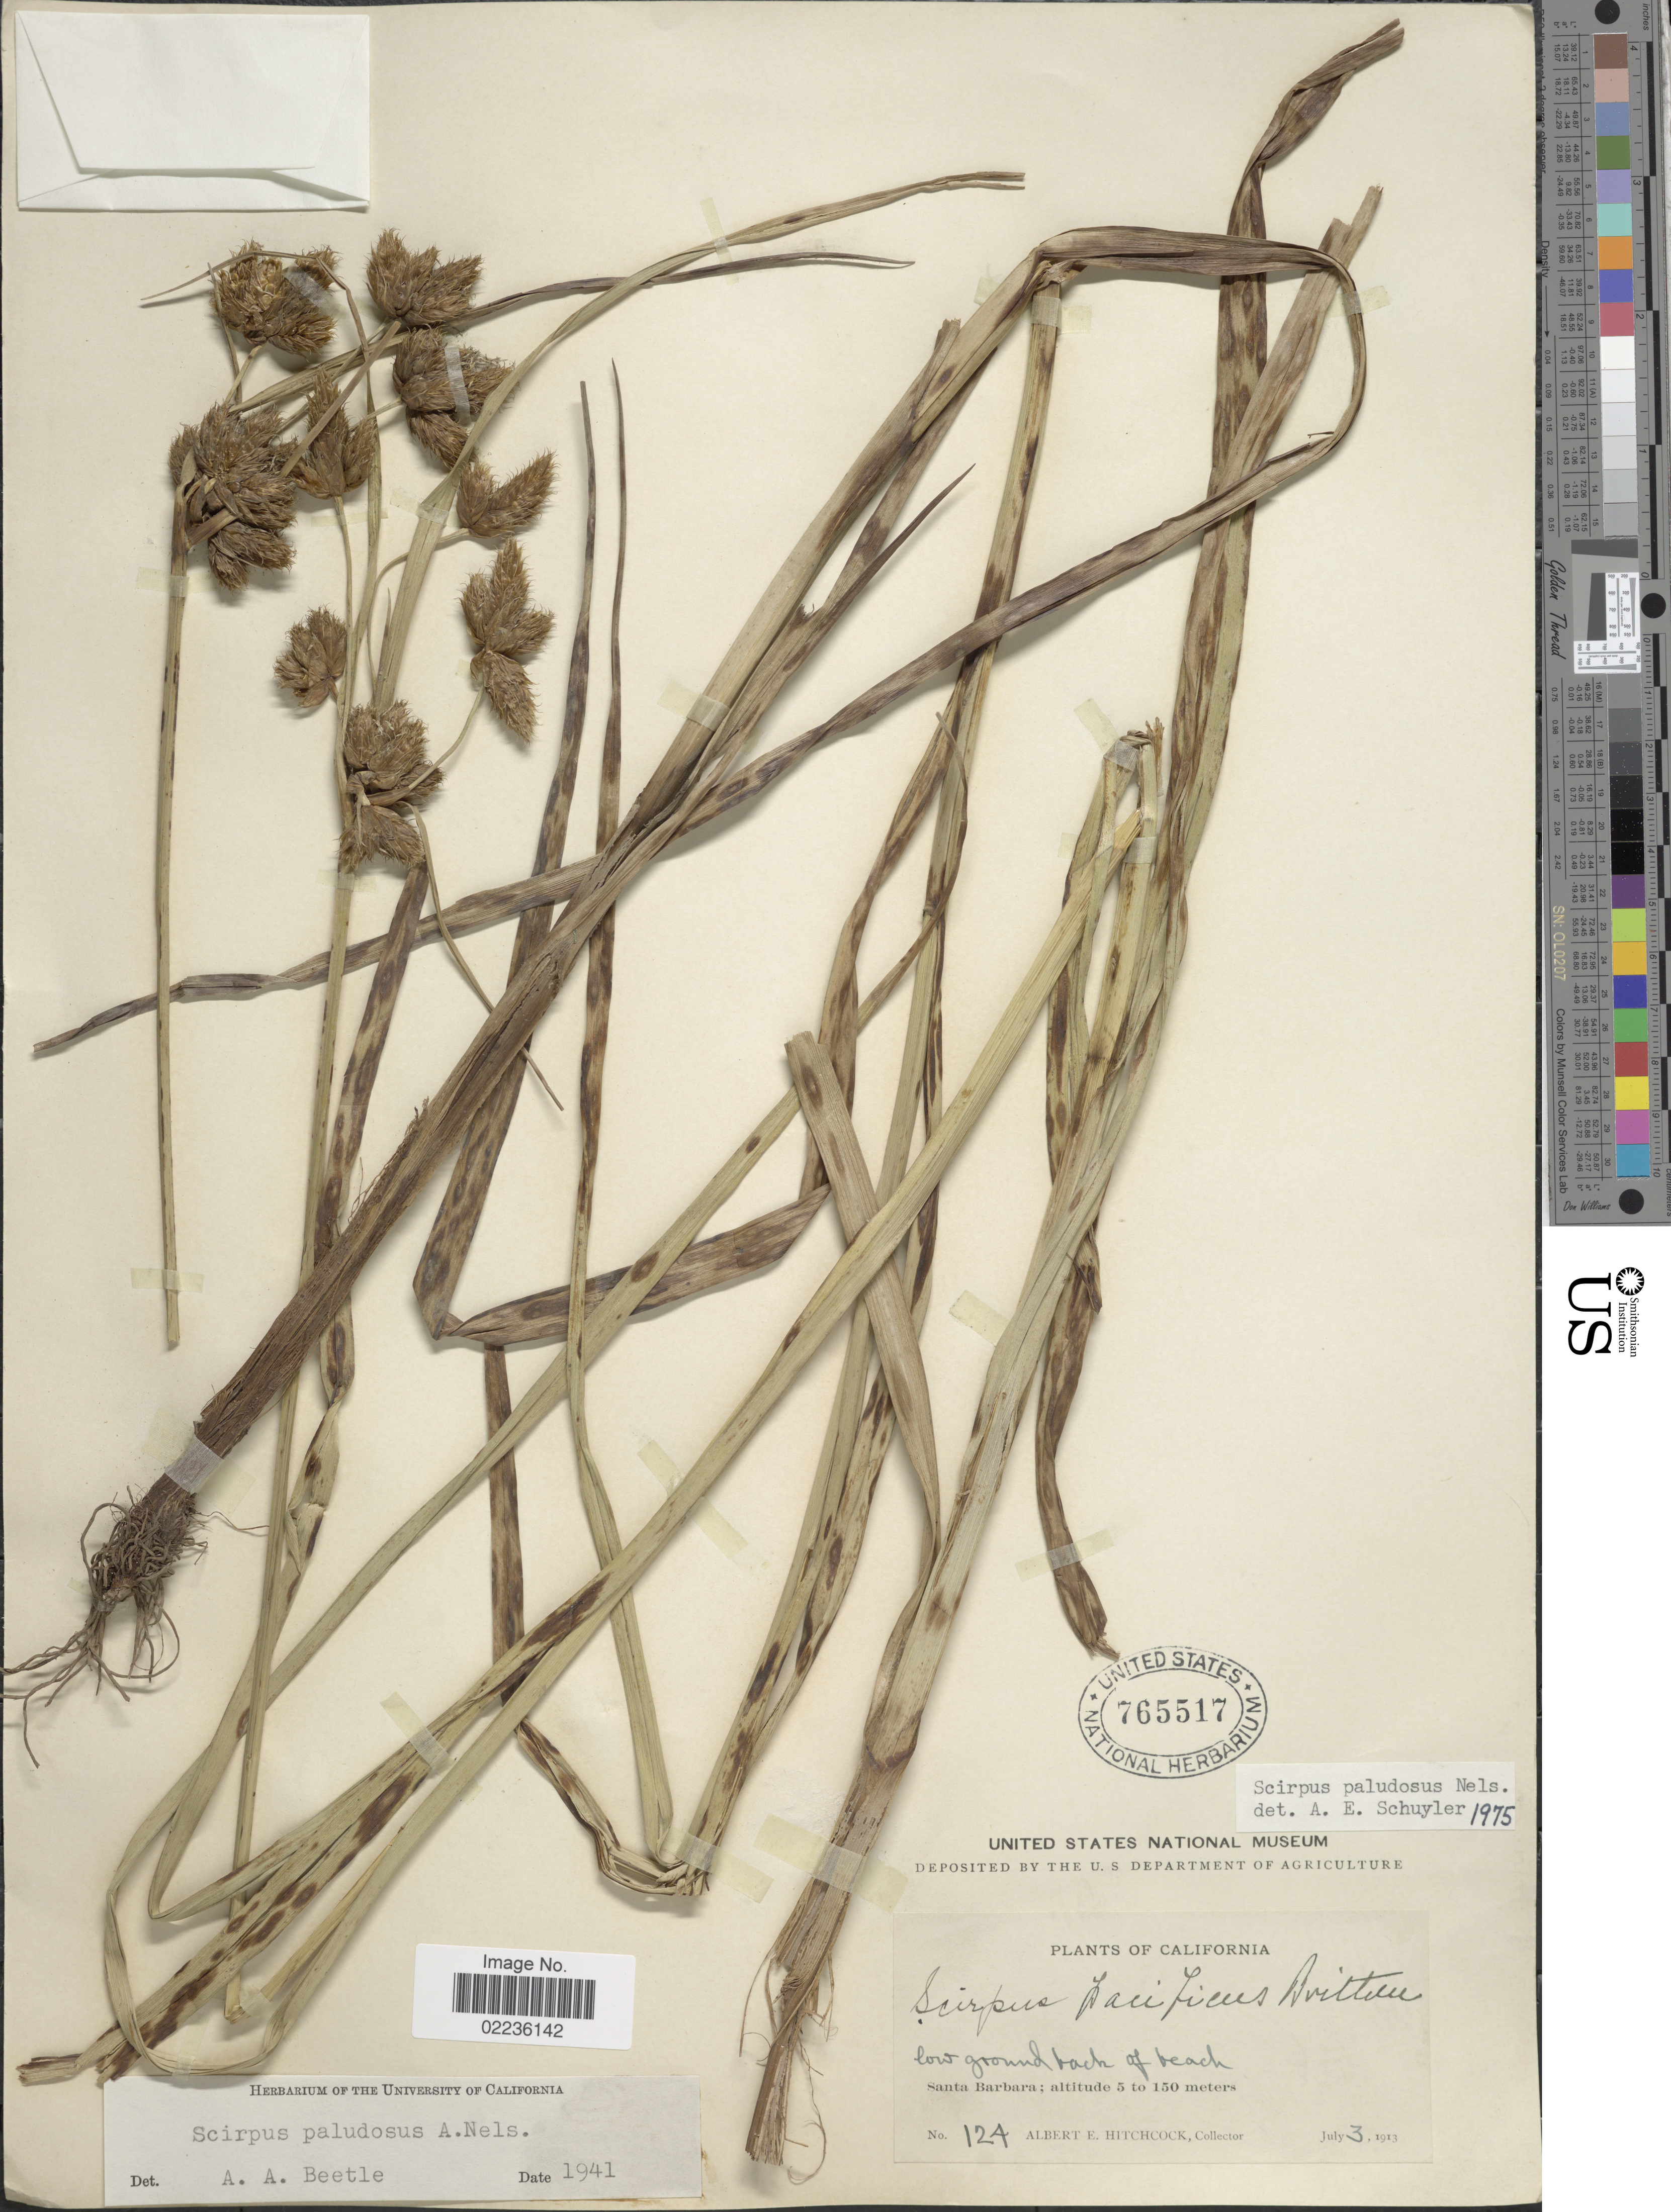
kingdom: Plantae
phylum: Tracheophyta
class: Liliopsida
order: Poales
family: Cyperaceae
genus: Bolboschoenus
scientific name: Bolboschoenus maritimus subsp. paludosus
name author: (A. Nelson) T. Koyama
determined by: Strong, M. T., (US), Smithsonian Institution - National Museum of Natural History (UNITED STATES)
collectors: A. S. Hitchcock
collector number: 124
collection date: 1913-07-03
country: United States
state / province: California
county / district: Santa Barbara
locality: Low ground back of beach. Santa Barbara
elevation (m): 5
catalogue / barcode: US 765517